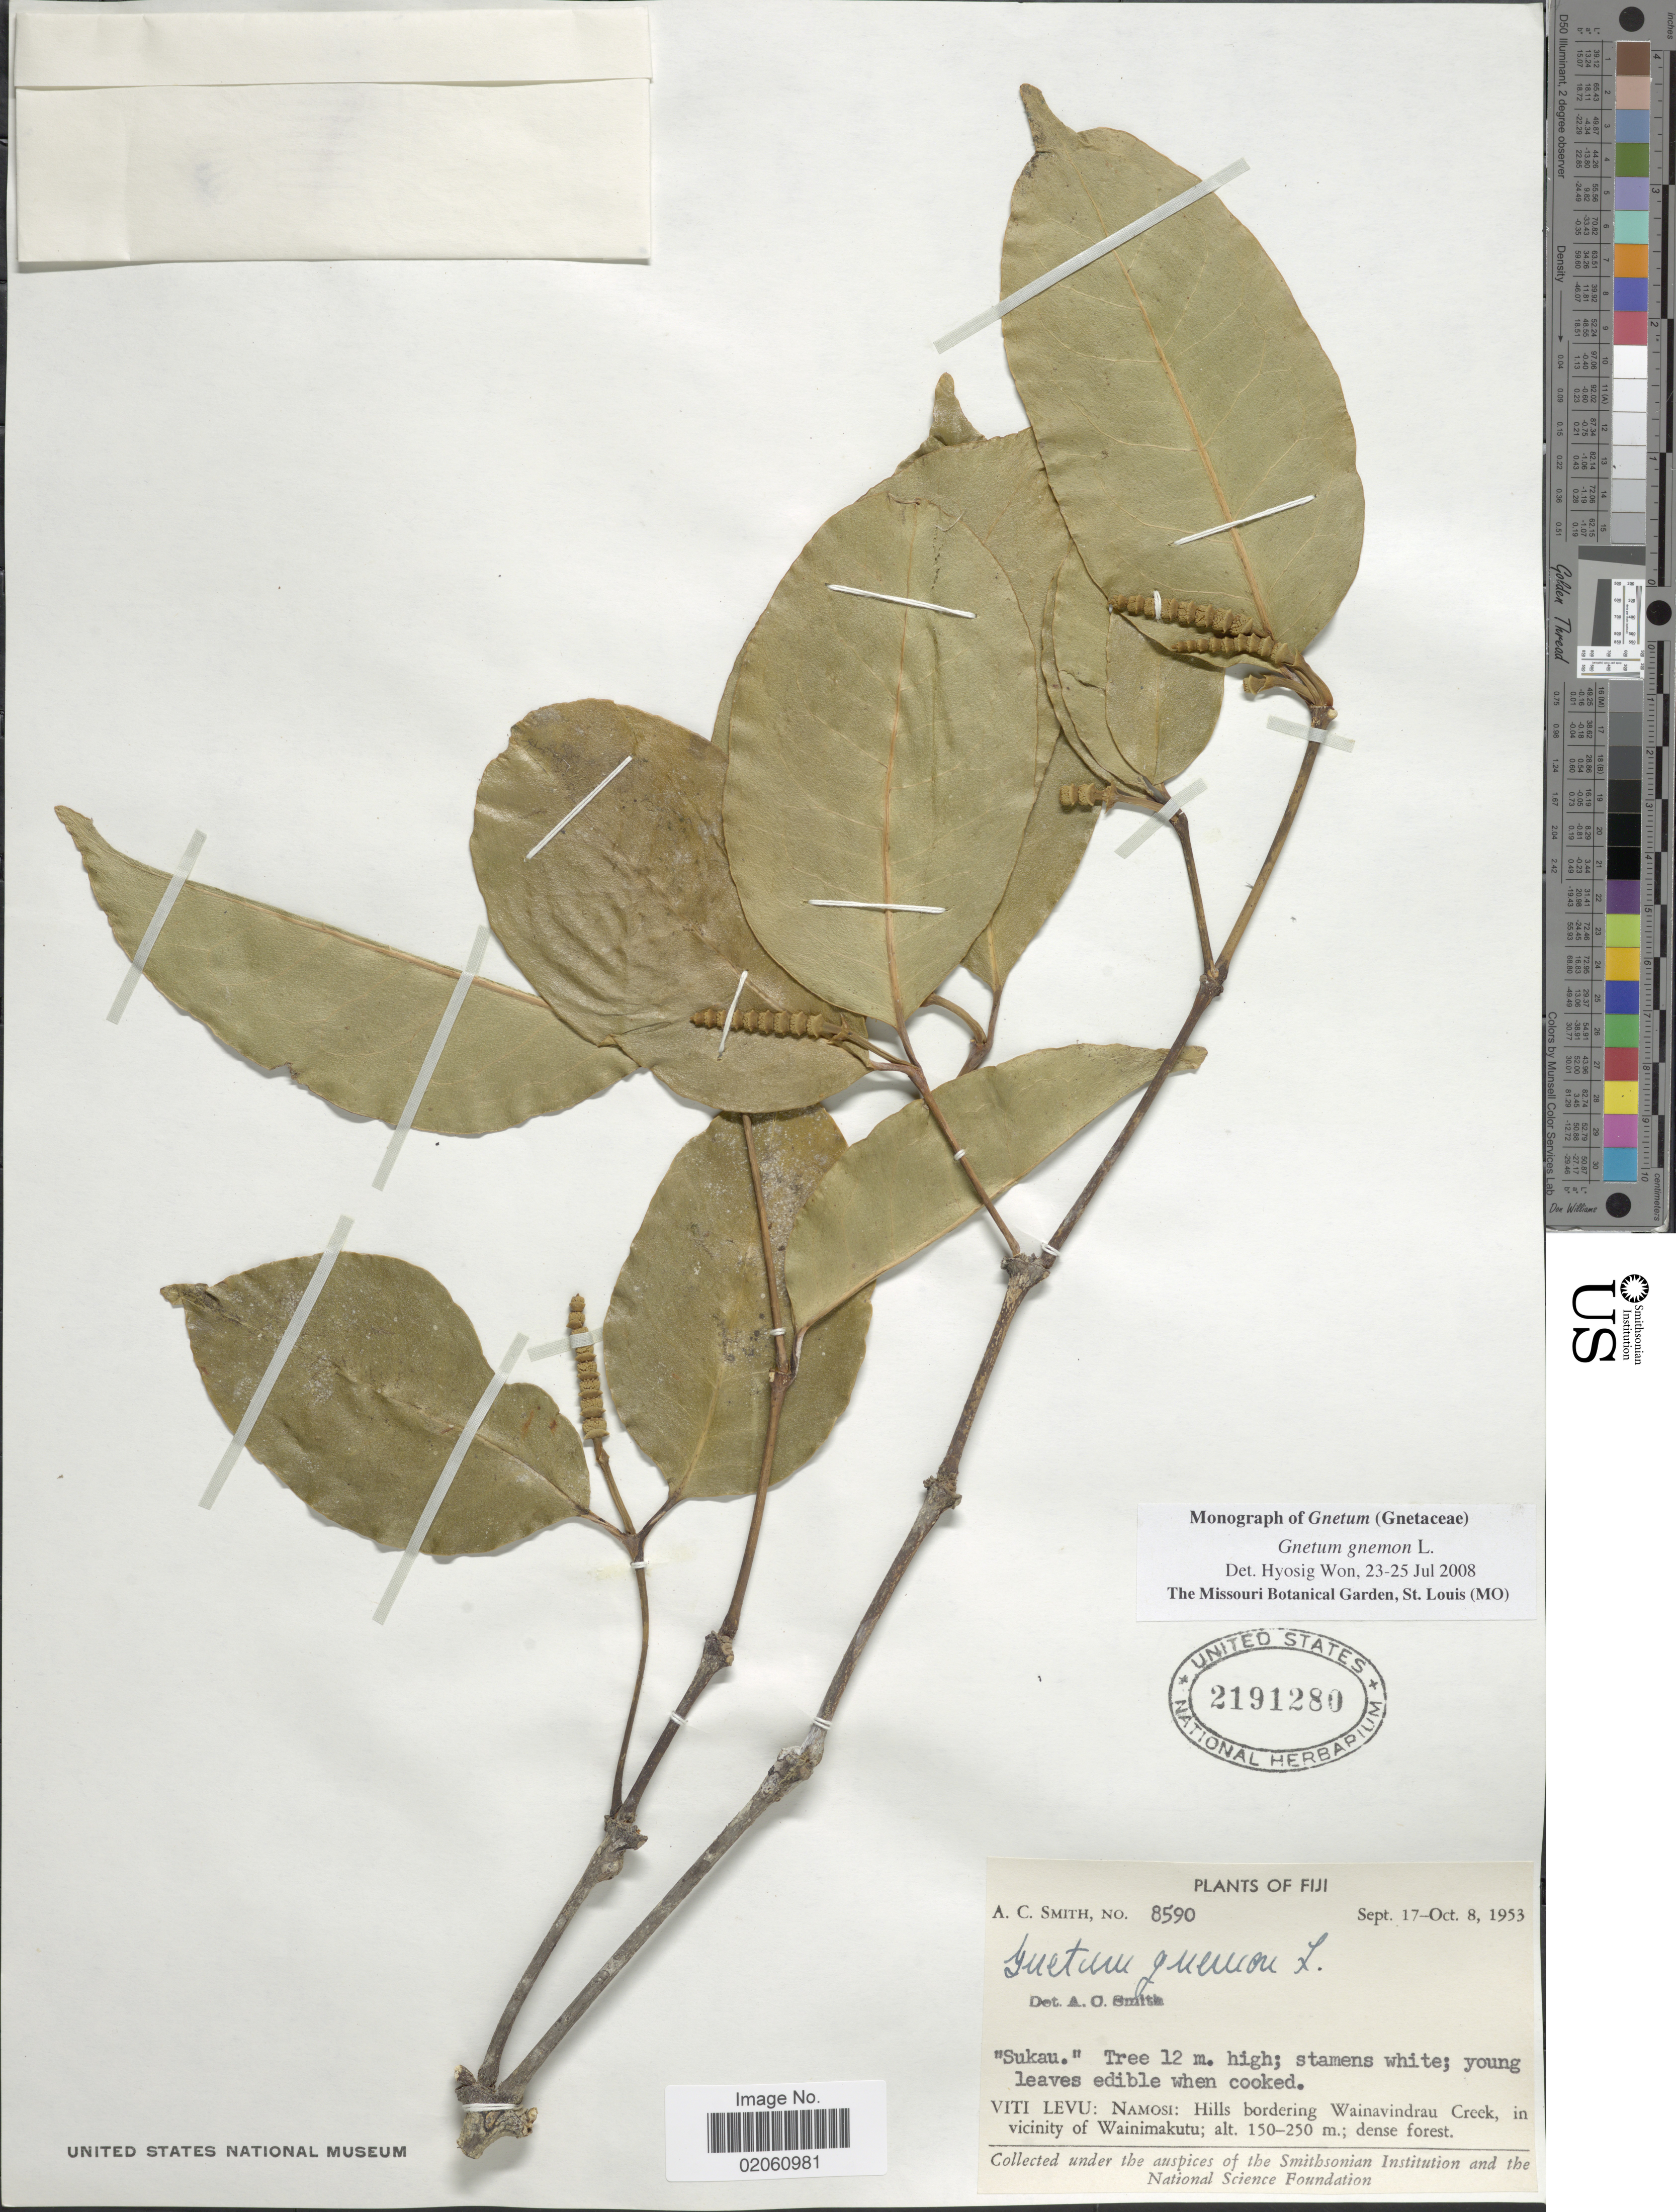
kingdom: Plantae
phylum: Tracheophyta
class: Gnetopsida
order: Gnetales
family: Gnetaceae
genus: Gnetum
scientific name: Gnetum gnemon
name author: L.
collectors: A. C. Smith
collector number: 8590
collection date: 1953-09-17/1953-10-08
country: Fiji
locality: Viti Levu: Namosi: Hills bordering Wainavindrau Creek, in vicinity of Wainimakutu; dense forest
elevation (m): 150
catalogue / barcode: US 2191280